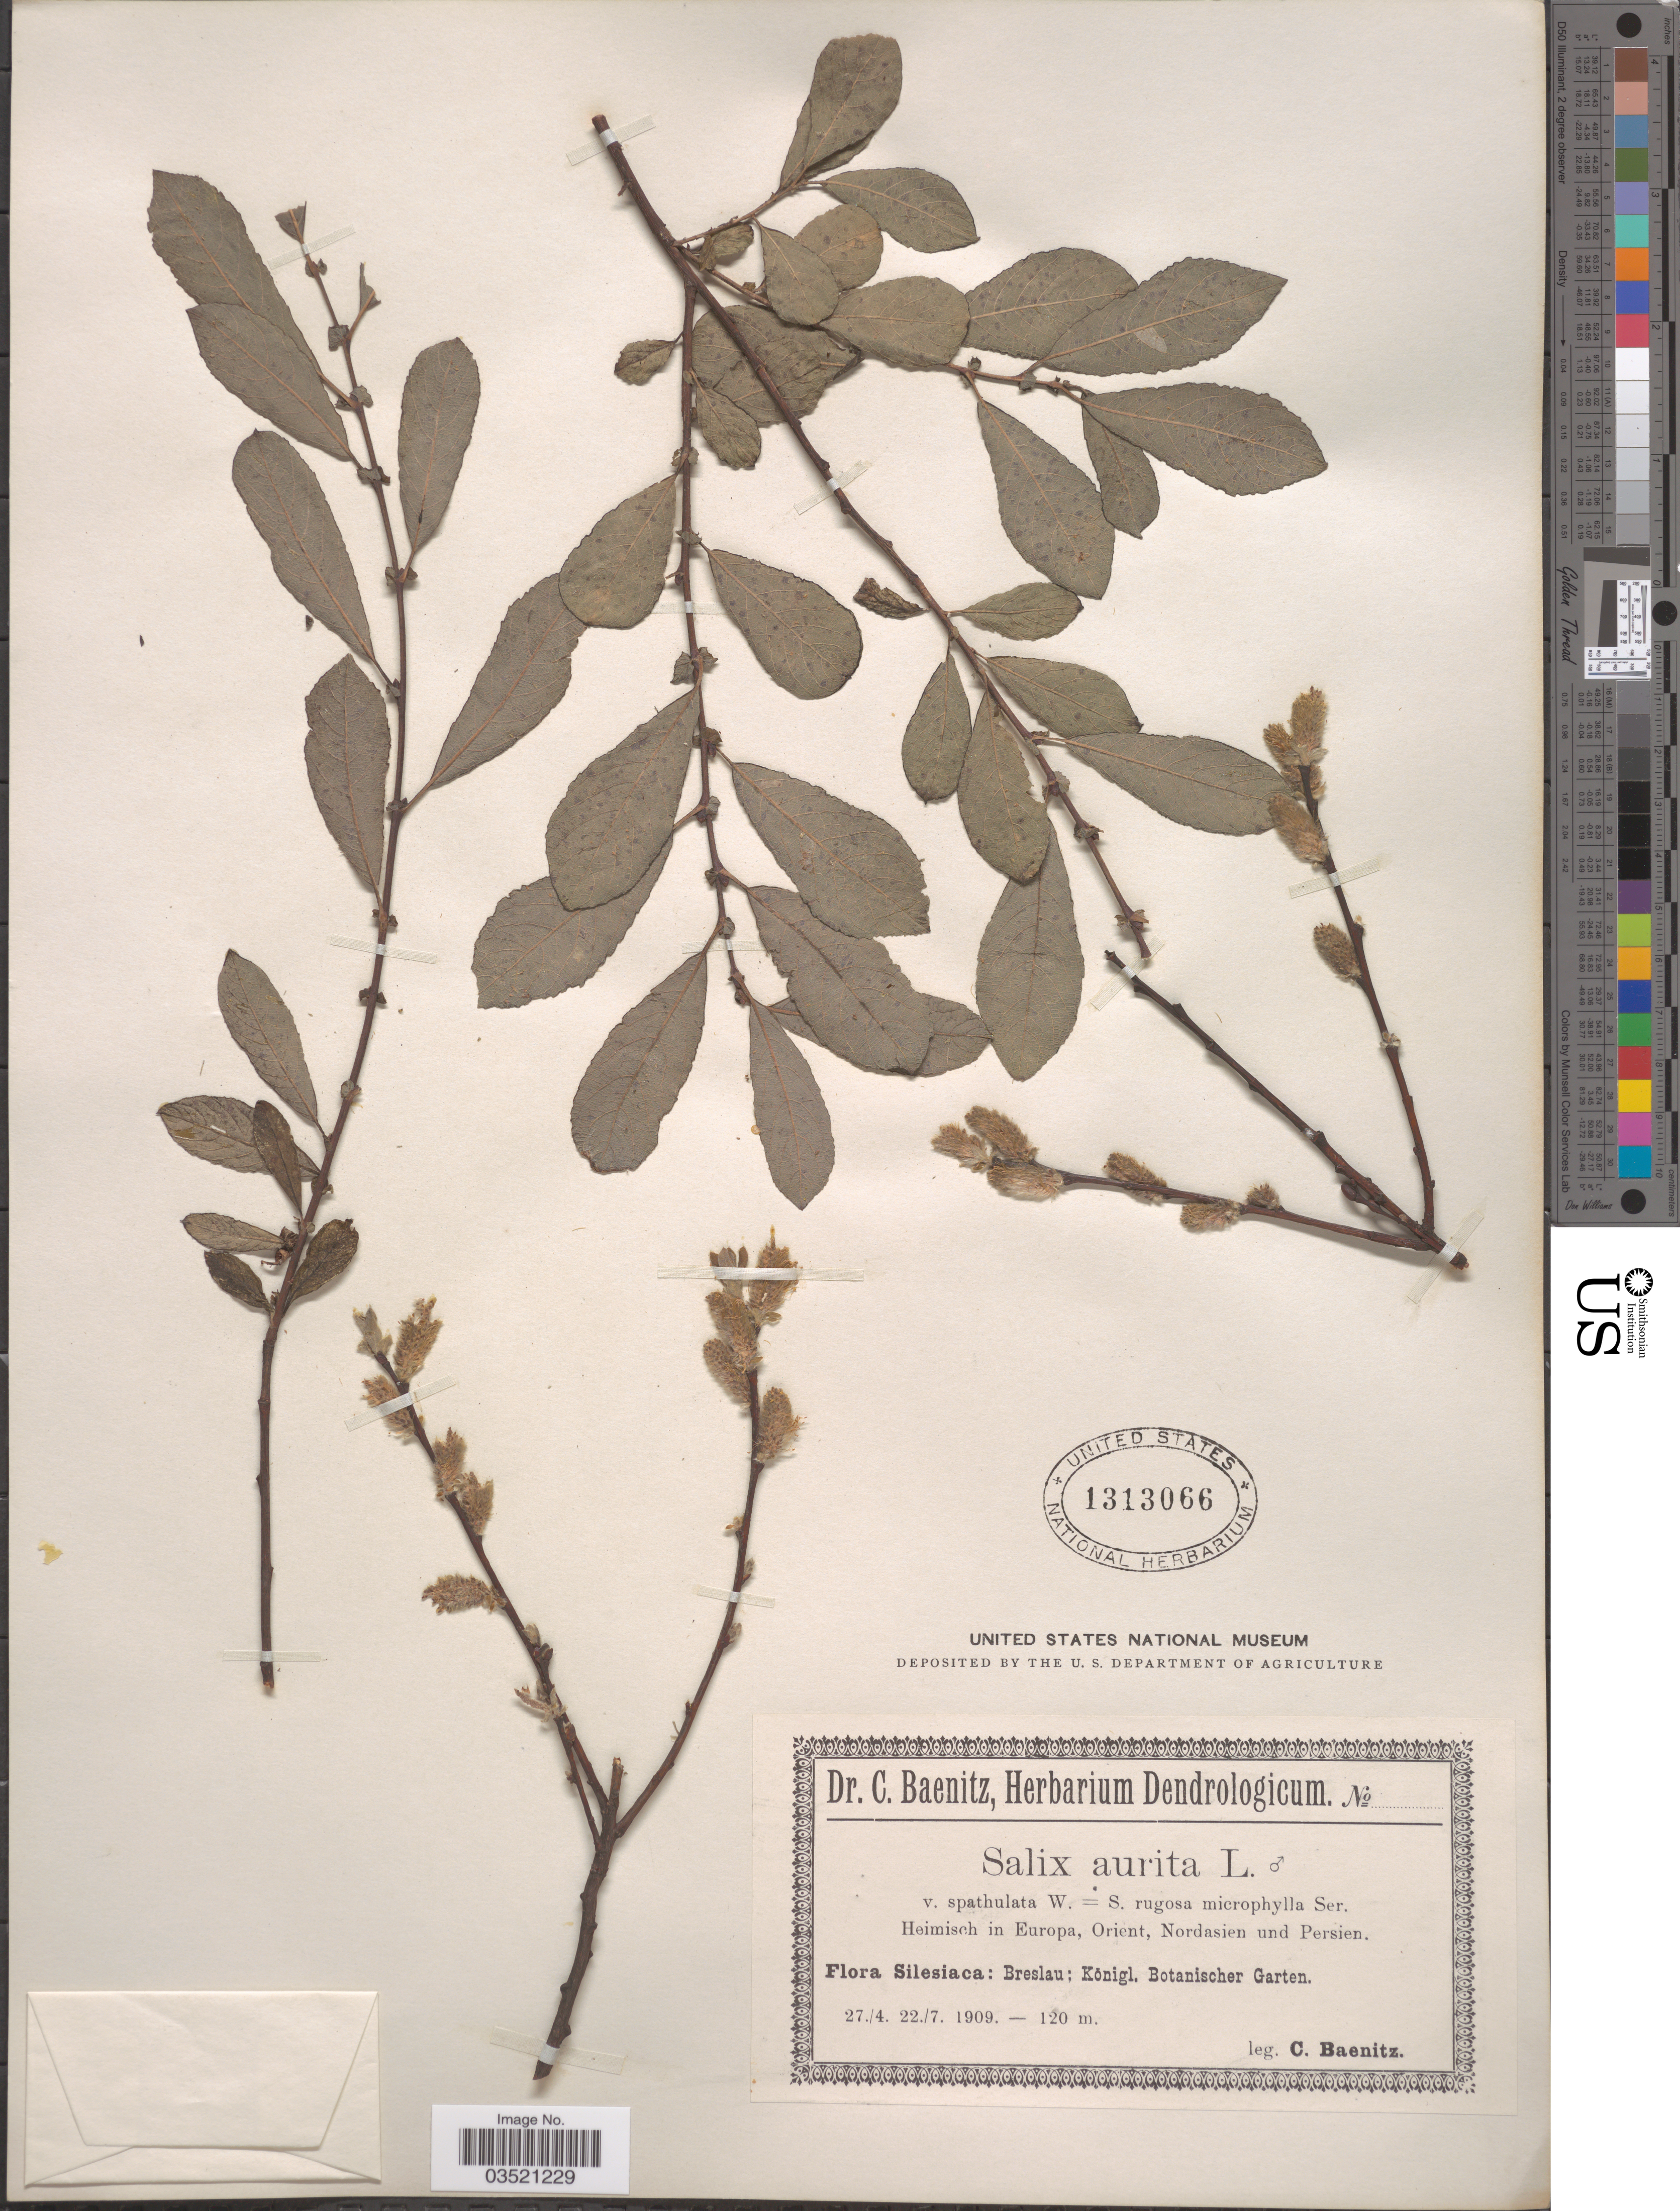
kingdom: Plantae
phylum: Tracheophyta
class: Magnoliopsida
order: Malpighiales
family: Salicaceae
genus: Salix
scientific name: Salix aurita var. spathulata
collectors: C. G. Baenitz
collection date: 1909-04-27/1909-07-22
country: Poland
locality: Silesiaca: Breslau; Königl. Botanischer Garten.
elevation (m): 120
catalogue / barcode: US 1313066